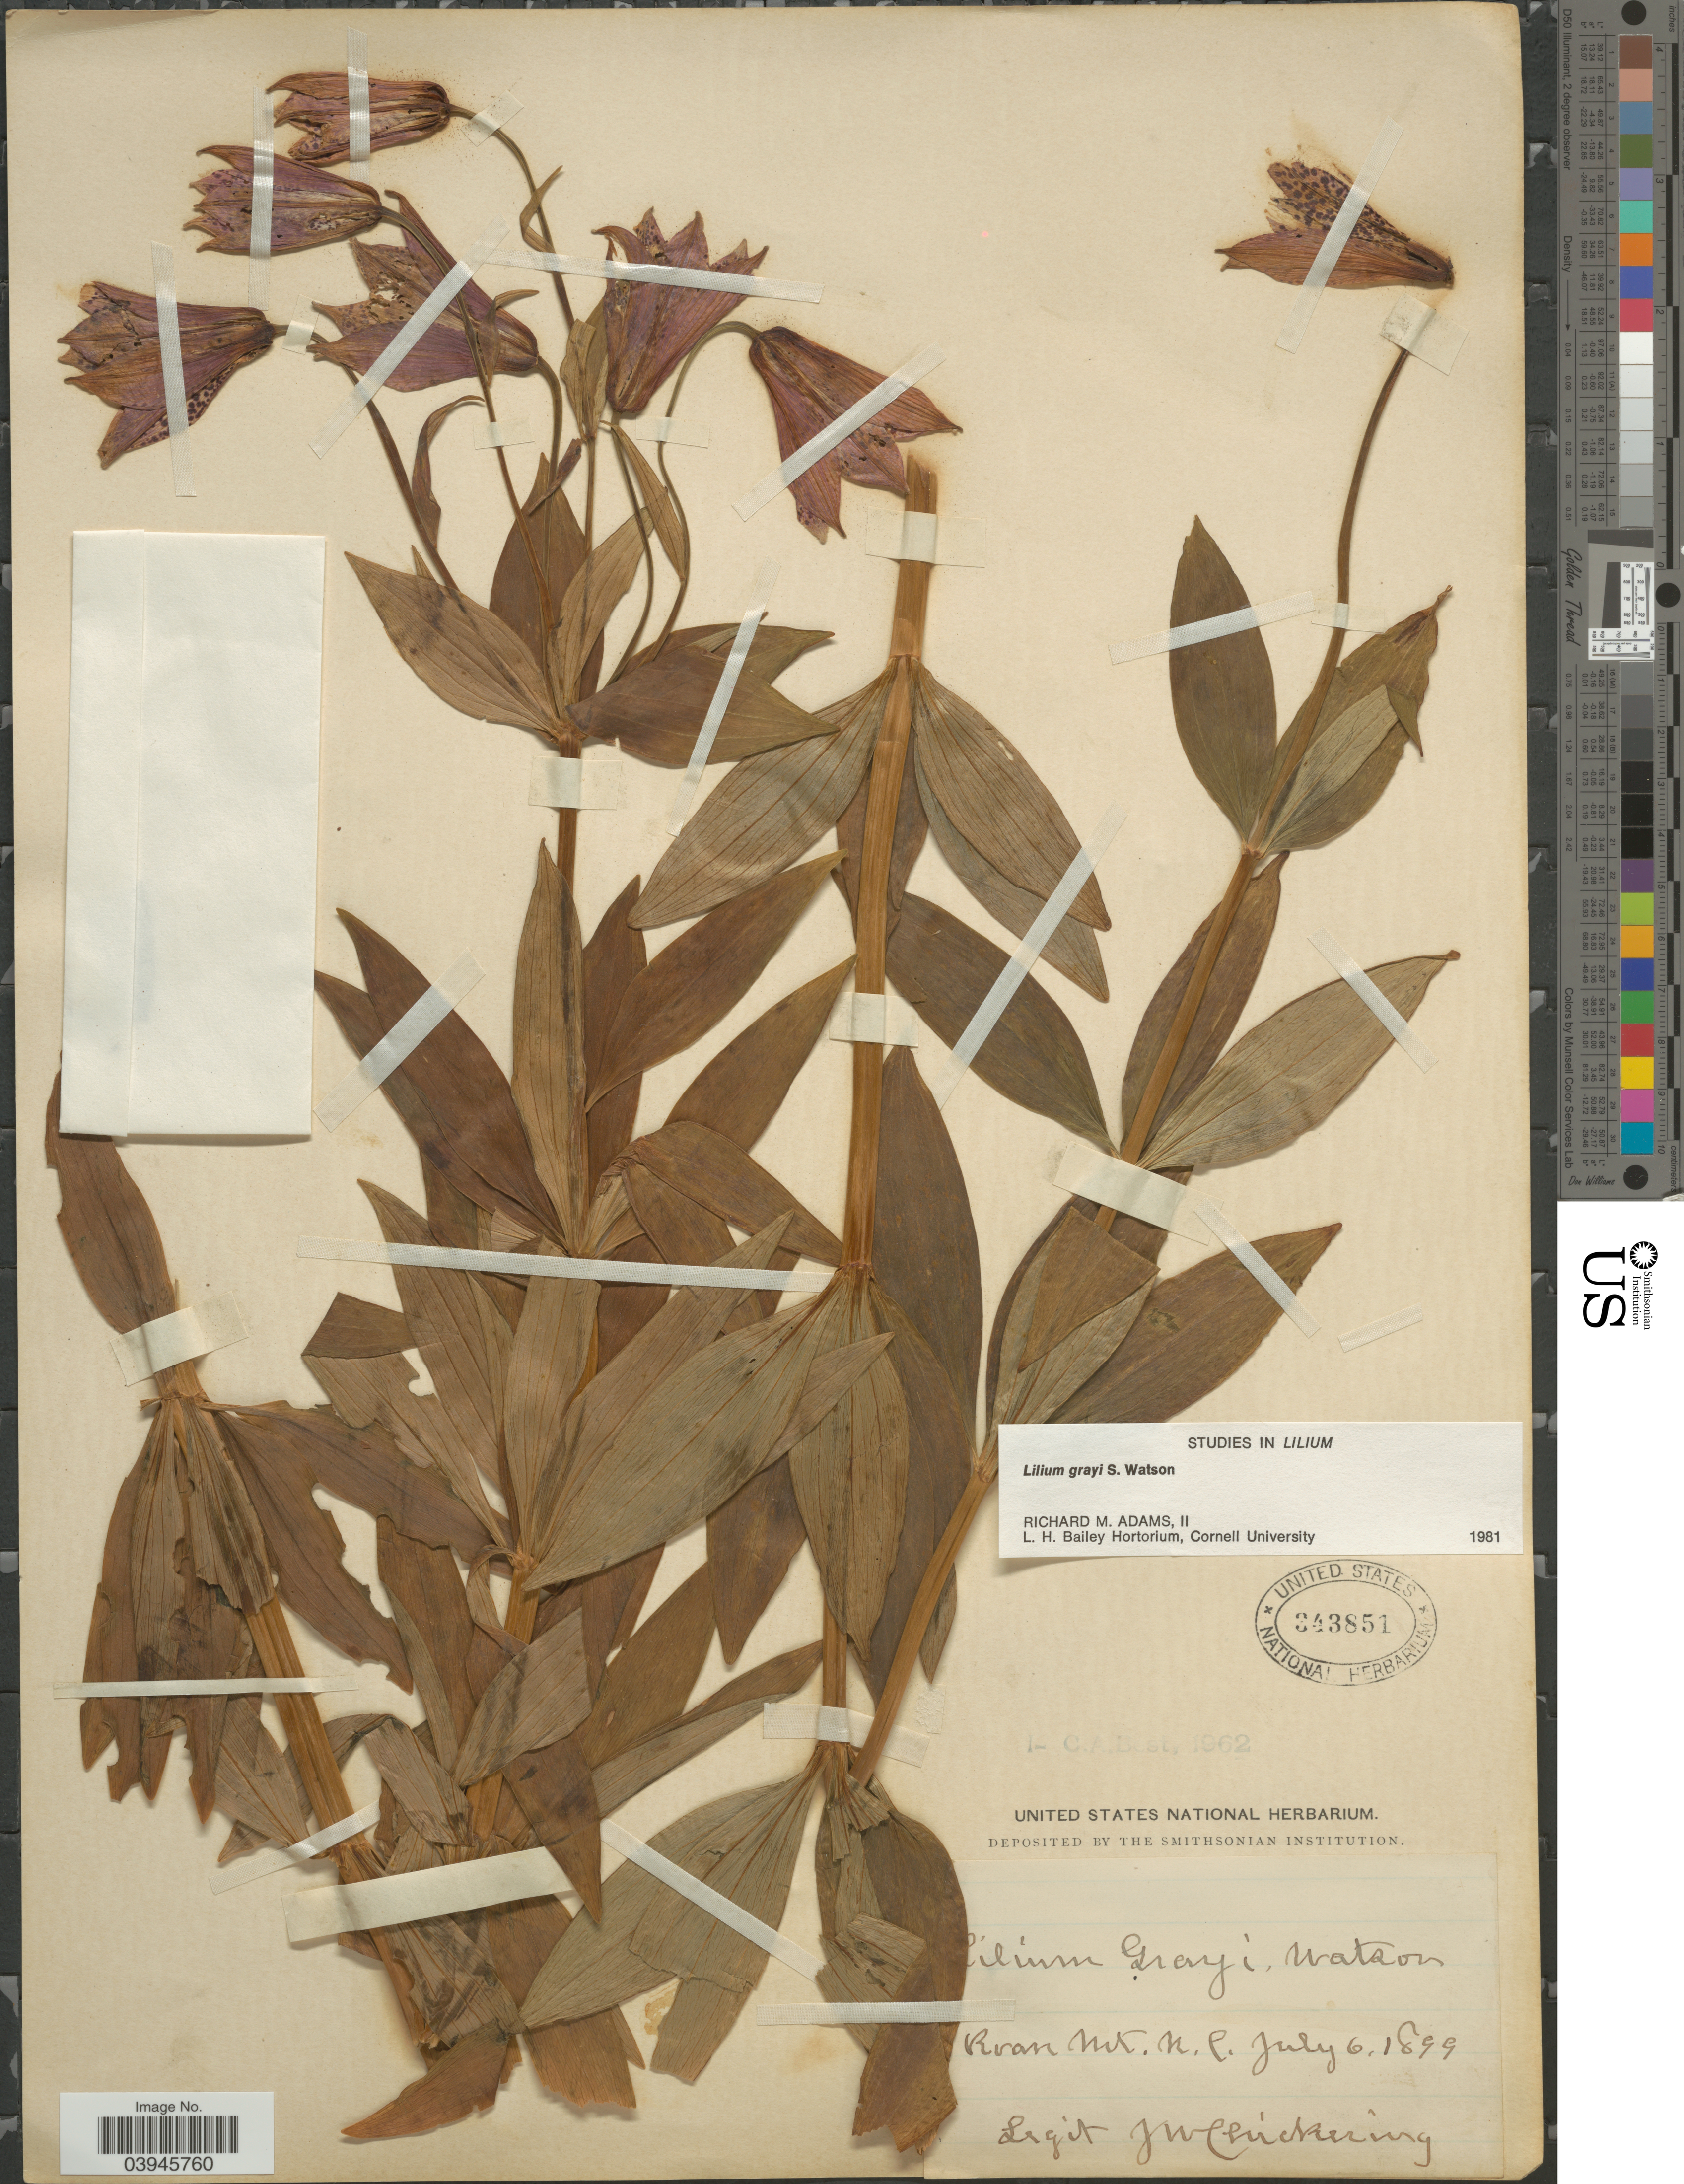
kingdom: Plantae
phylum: Tracheophyta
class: Liliopsida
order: Liliales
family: Liliaceae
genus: Lilium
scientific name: Lilium grayi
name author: S. Watson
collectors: J. Chickering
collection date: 1899-07-06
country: United States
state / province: North Carolina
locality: Roan Mt.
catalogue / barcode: US 343851